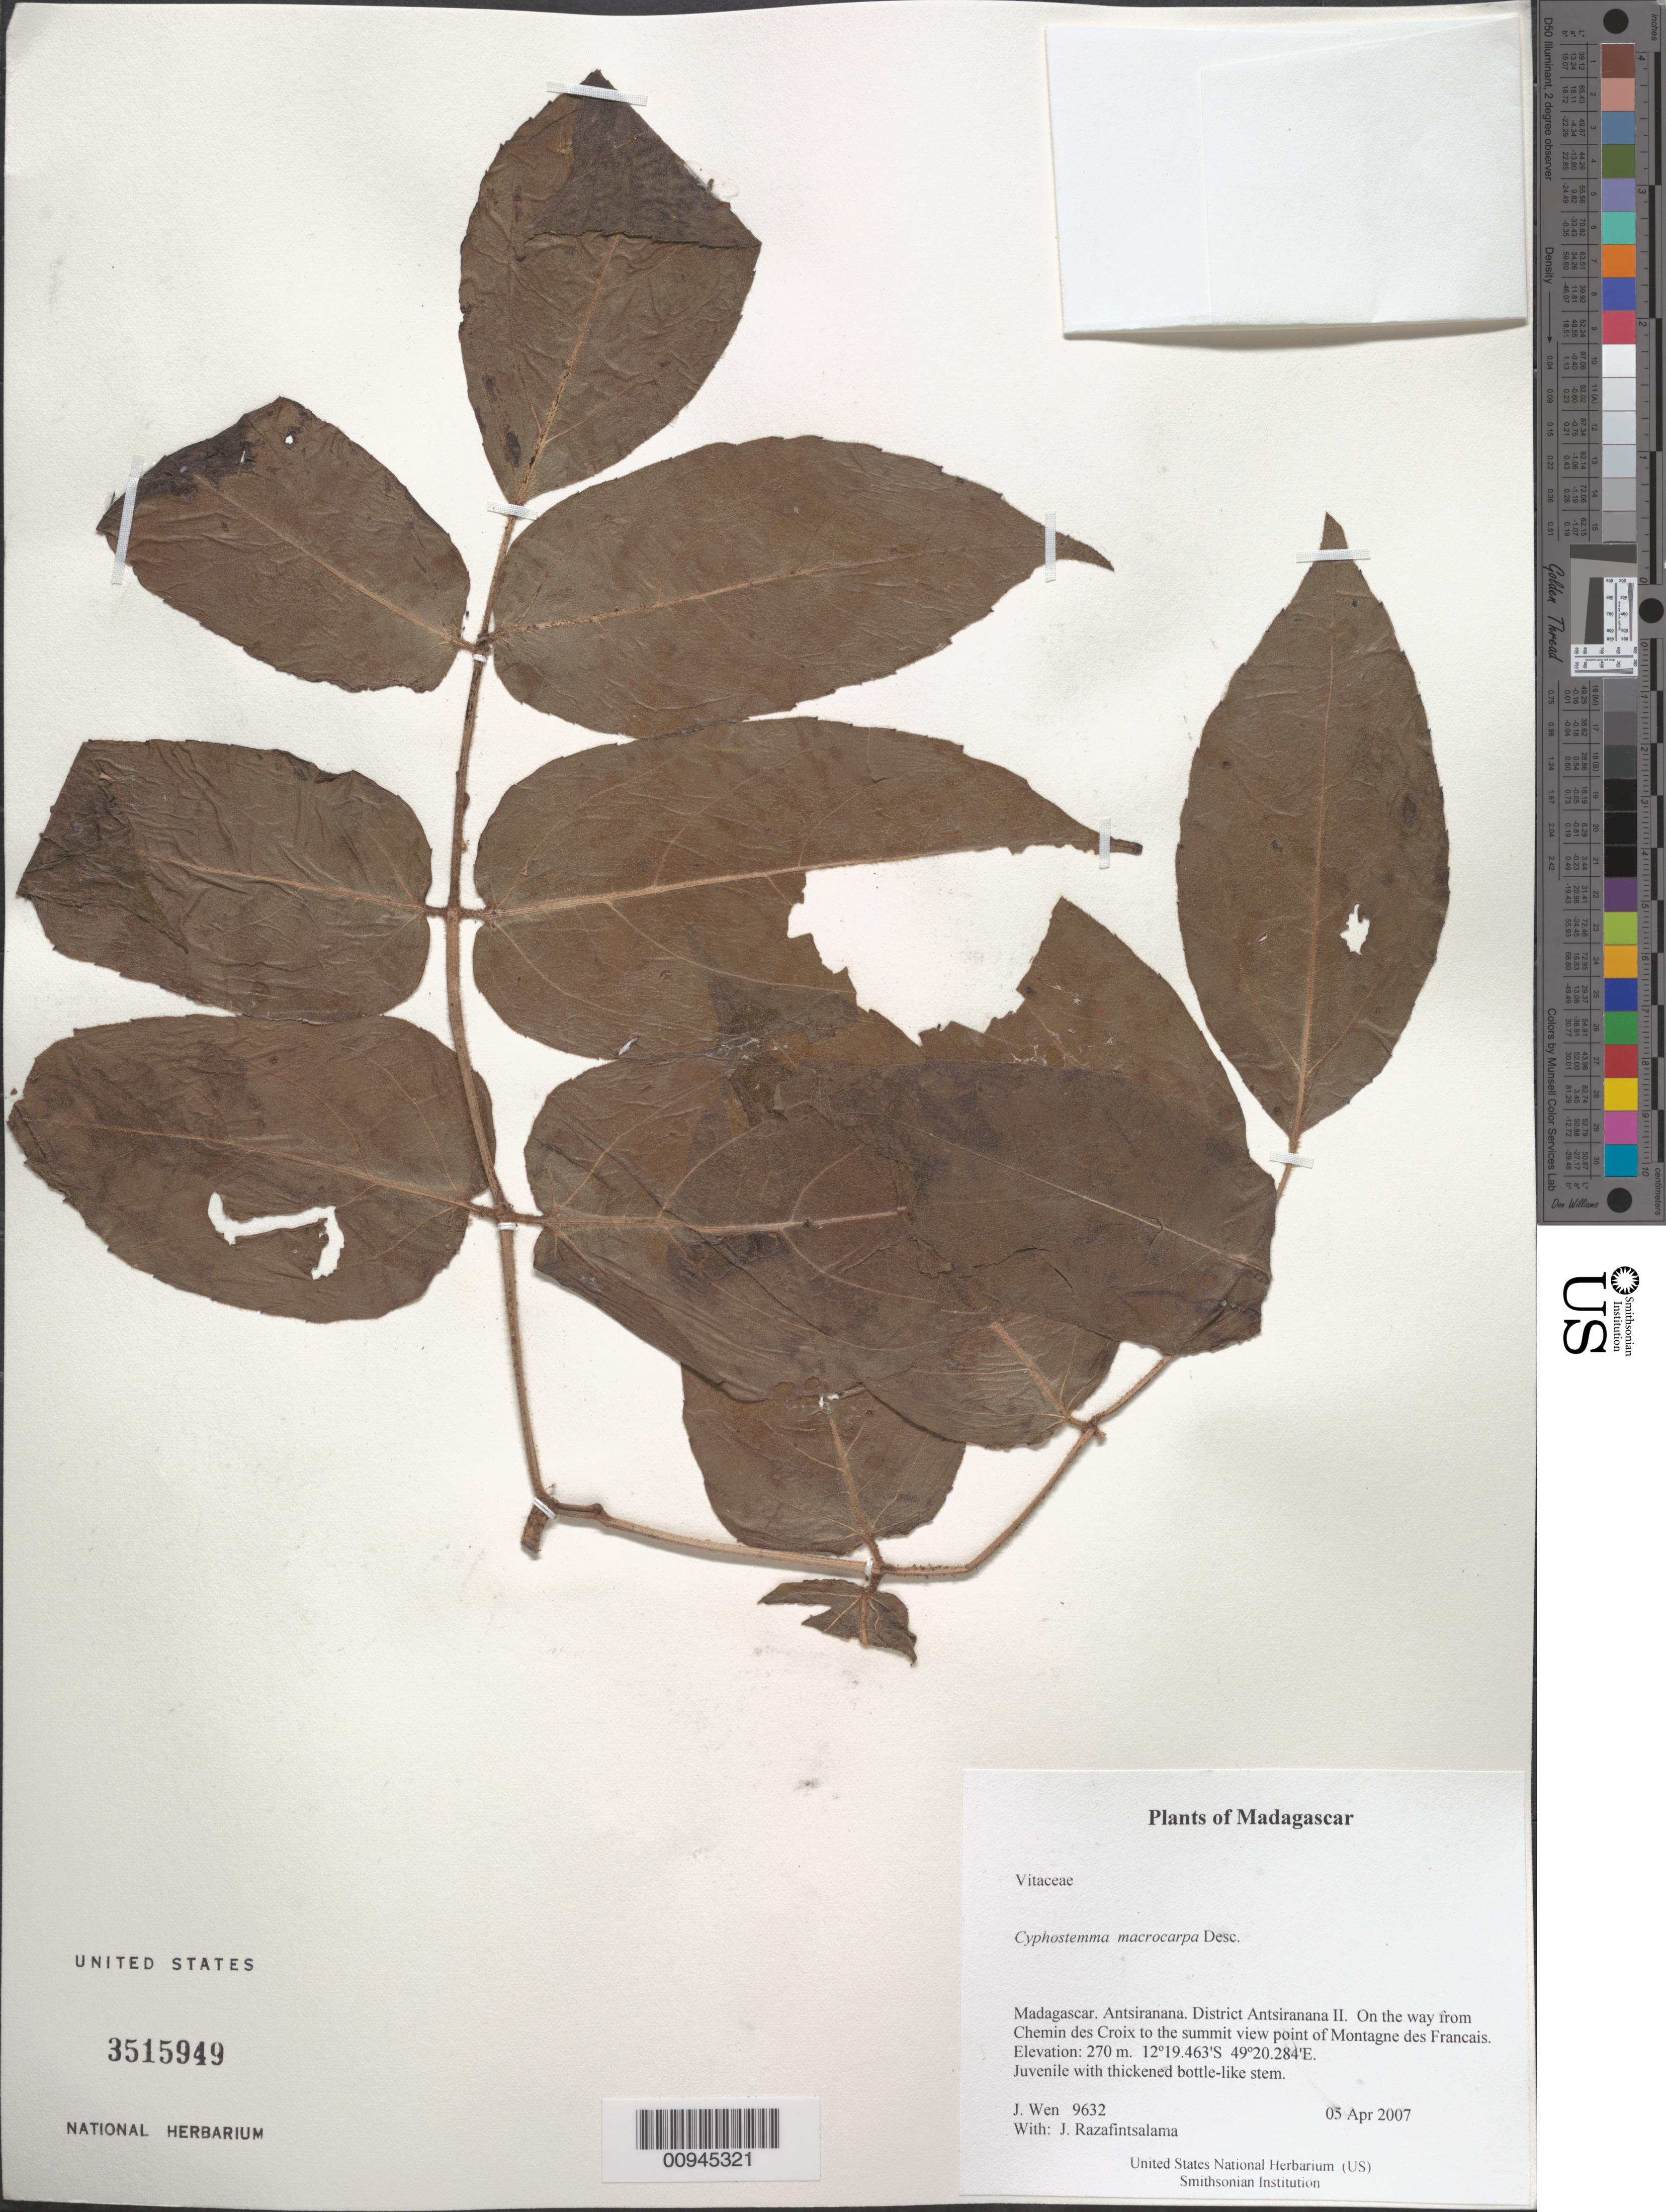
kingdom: Plantae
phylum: Tracheophyta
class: Magnoliopsida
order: Vitales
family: Vitaceae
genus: Cyphostemma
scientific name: Cyphostemma macrocarpa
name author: Desc.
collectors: J. Wen & J. Razafintsalama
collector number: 9632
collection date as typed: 05 Apr 2007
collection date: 2007-04-05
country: Madagascar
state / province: Diana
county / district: Antsiranana II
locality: District Antsiranana II. On the way from Chemin des Croix to the summit view point of Montagne des Francais.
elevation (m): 270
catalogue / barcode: US 3515949